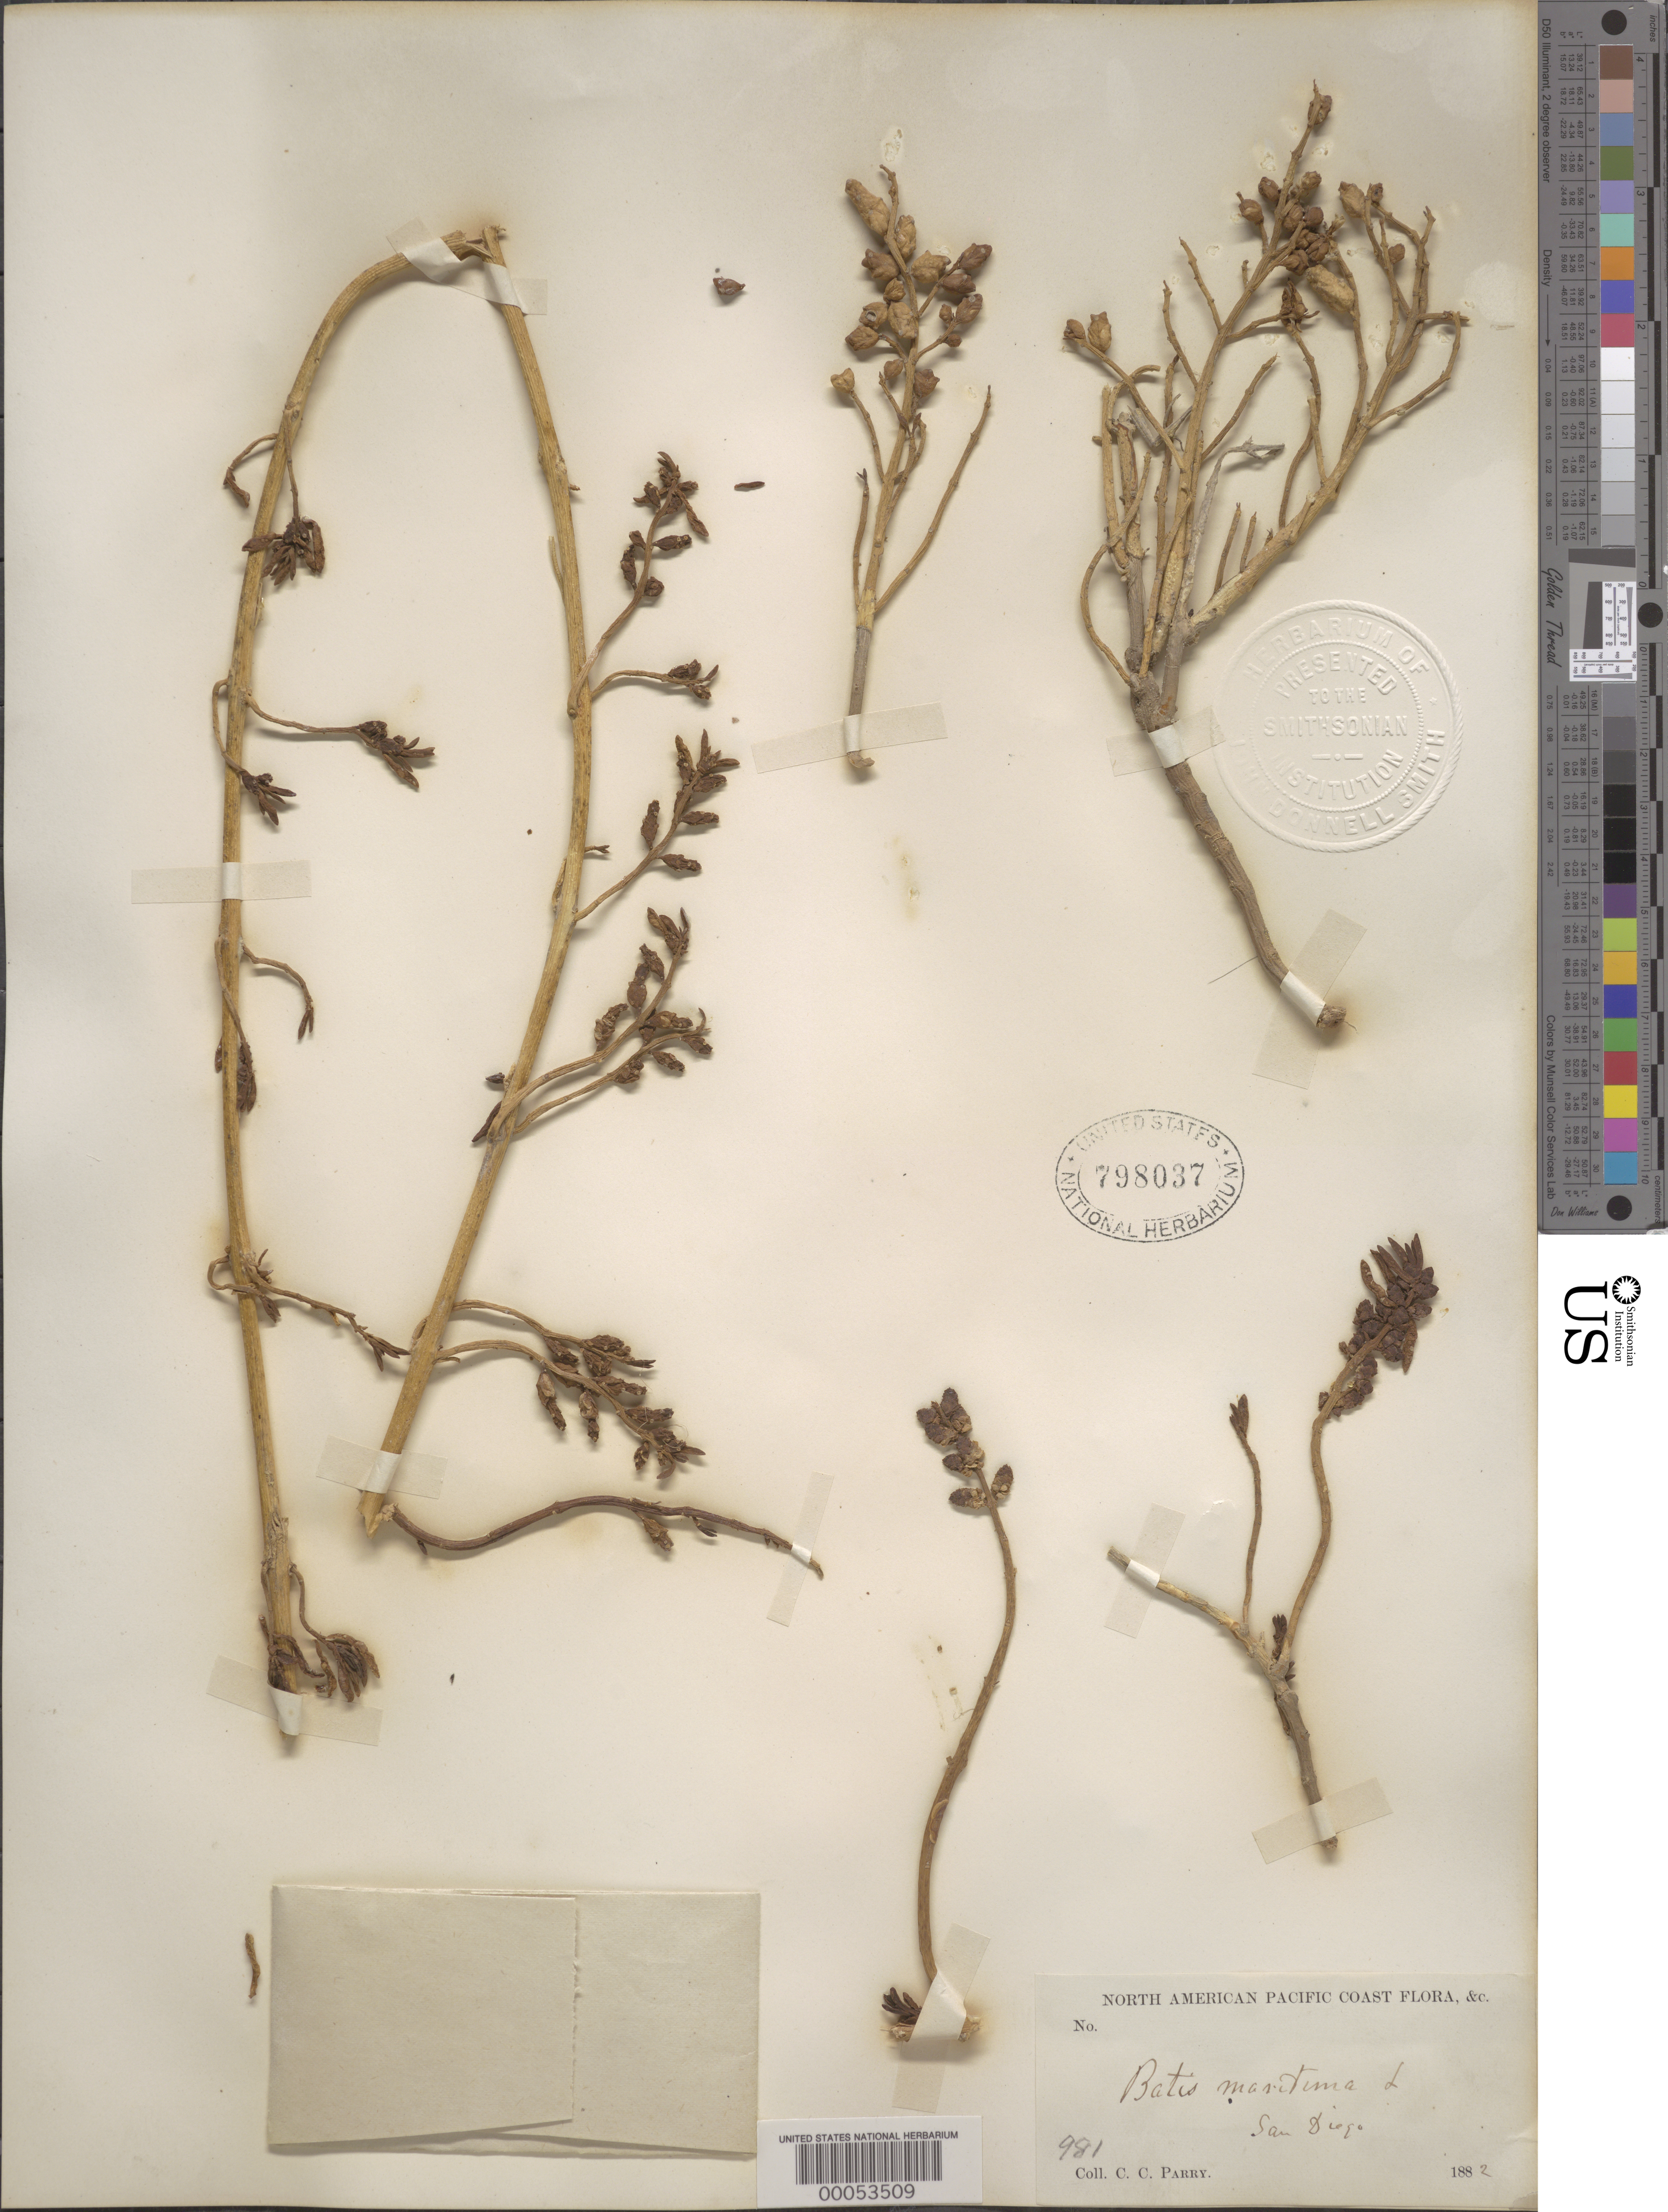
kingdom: Plantae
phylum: Tracheophyta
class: Magnoliopsida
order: Brassicales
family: Bataceae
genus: Batis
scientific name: Batis maritima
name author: L.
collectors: C. C. Parry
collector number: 981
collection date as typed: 1882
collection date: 1882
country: United States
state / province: California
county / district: San Diego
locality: San diego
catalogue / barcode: US 798037